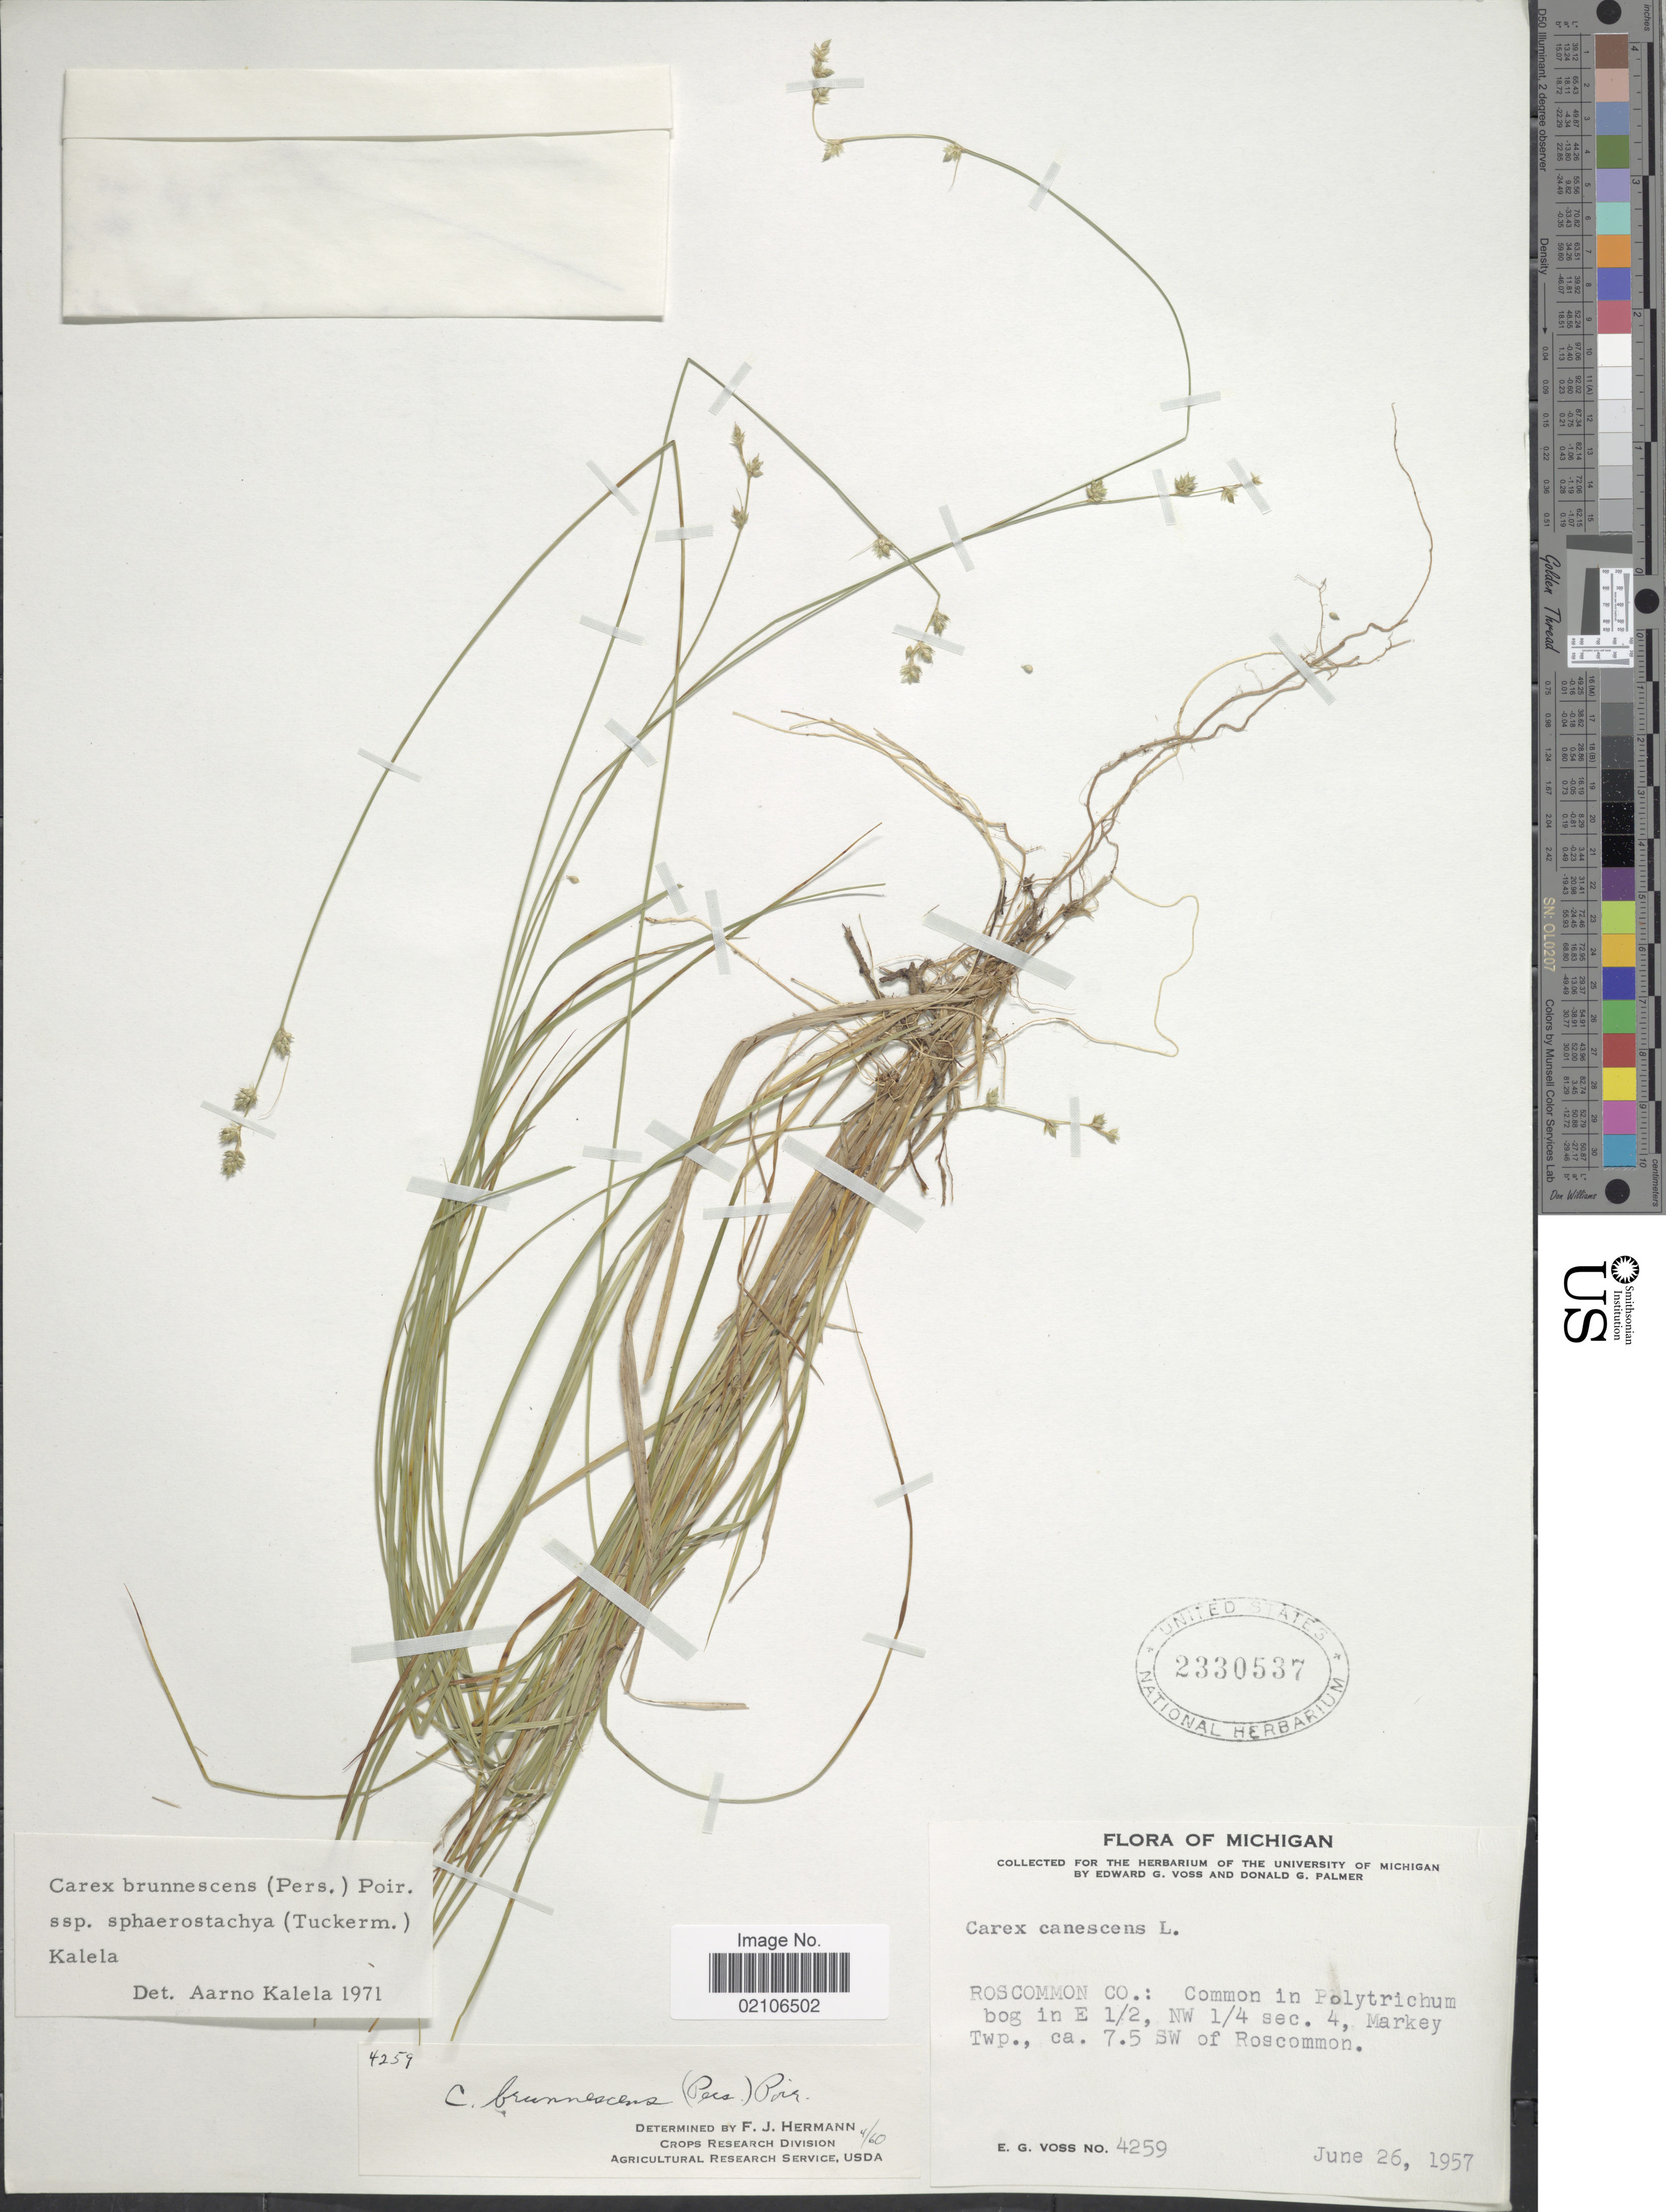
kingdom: Plantae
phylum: Tracheophyta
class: Liliopsida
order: Poales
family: Cyperaceae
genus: Carex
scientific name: Carex brunnescens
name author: (Pers.) Poir.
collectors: E. G. Voss & D. Palmer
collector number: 4259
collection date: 1957-06-26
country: United States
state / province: Michigan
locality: Roscommon Co.: in Polytrichum bog in E 1/2, NW 1/4 sec. 4, Markey Twp., ca. 7.5 SW of Roscommon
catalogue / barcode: US 2330537